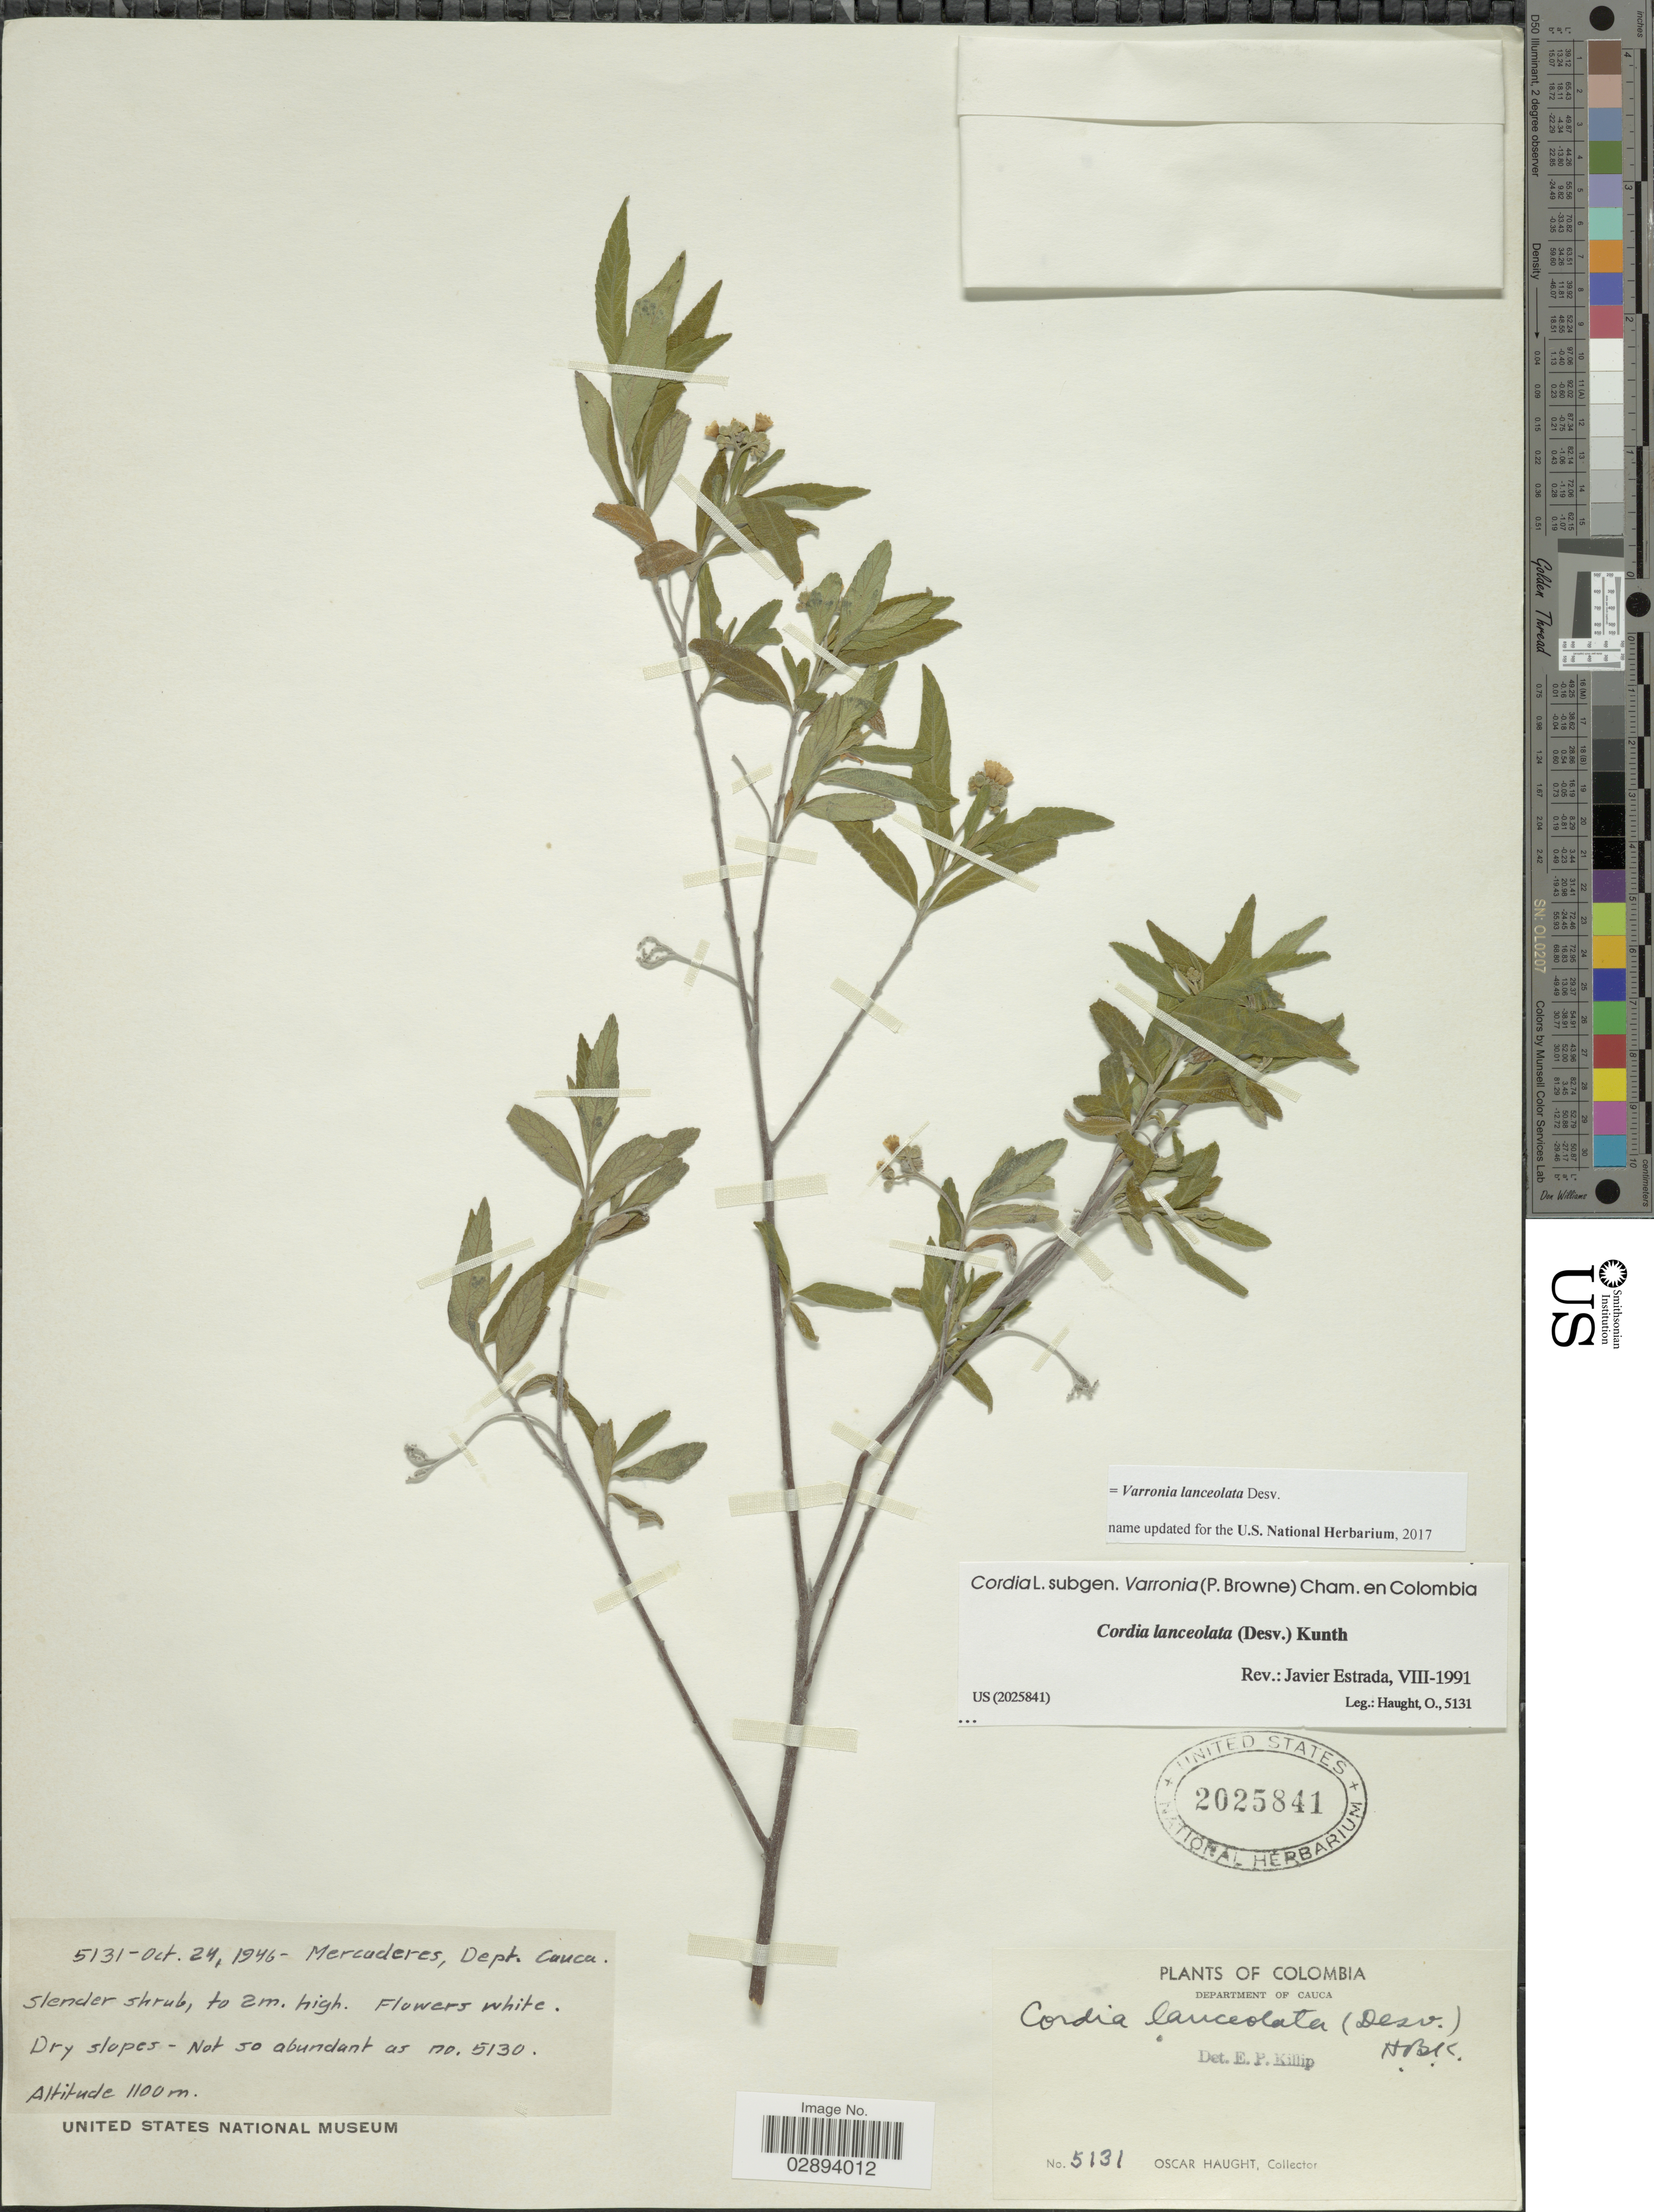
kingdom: Plantae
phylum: Tracheophyta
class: Magnoliopsida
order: Boraginales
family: Cordiaceae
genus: Varronia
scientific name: Varronia lanceolata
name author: Willd. ex Cham.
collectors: O. Haught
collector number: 5131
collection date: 1946-10-24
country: Colombia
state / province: Cauca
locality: Mercaderes, Dept. Cauca.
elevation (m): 1100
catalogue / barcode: US 2025841